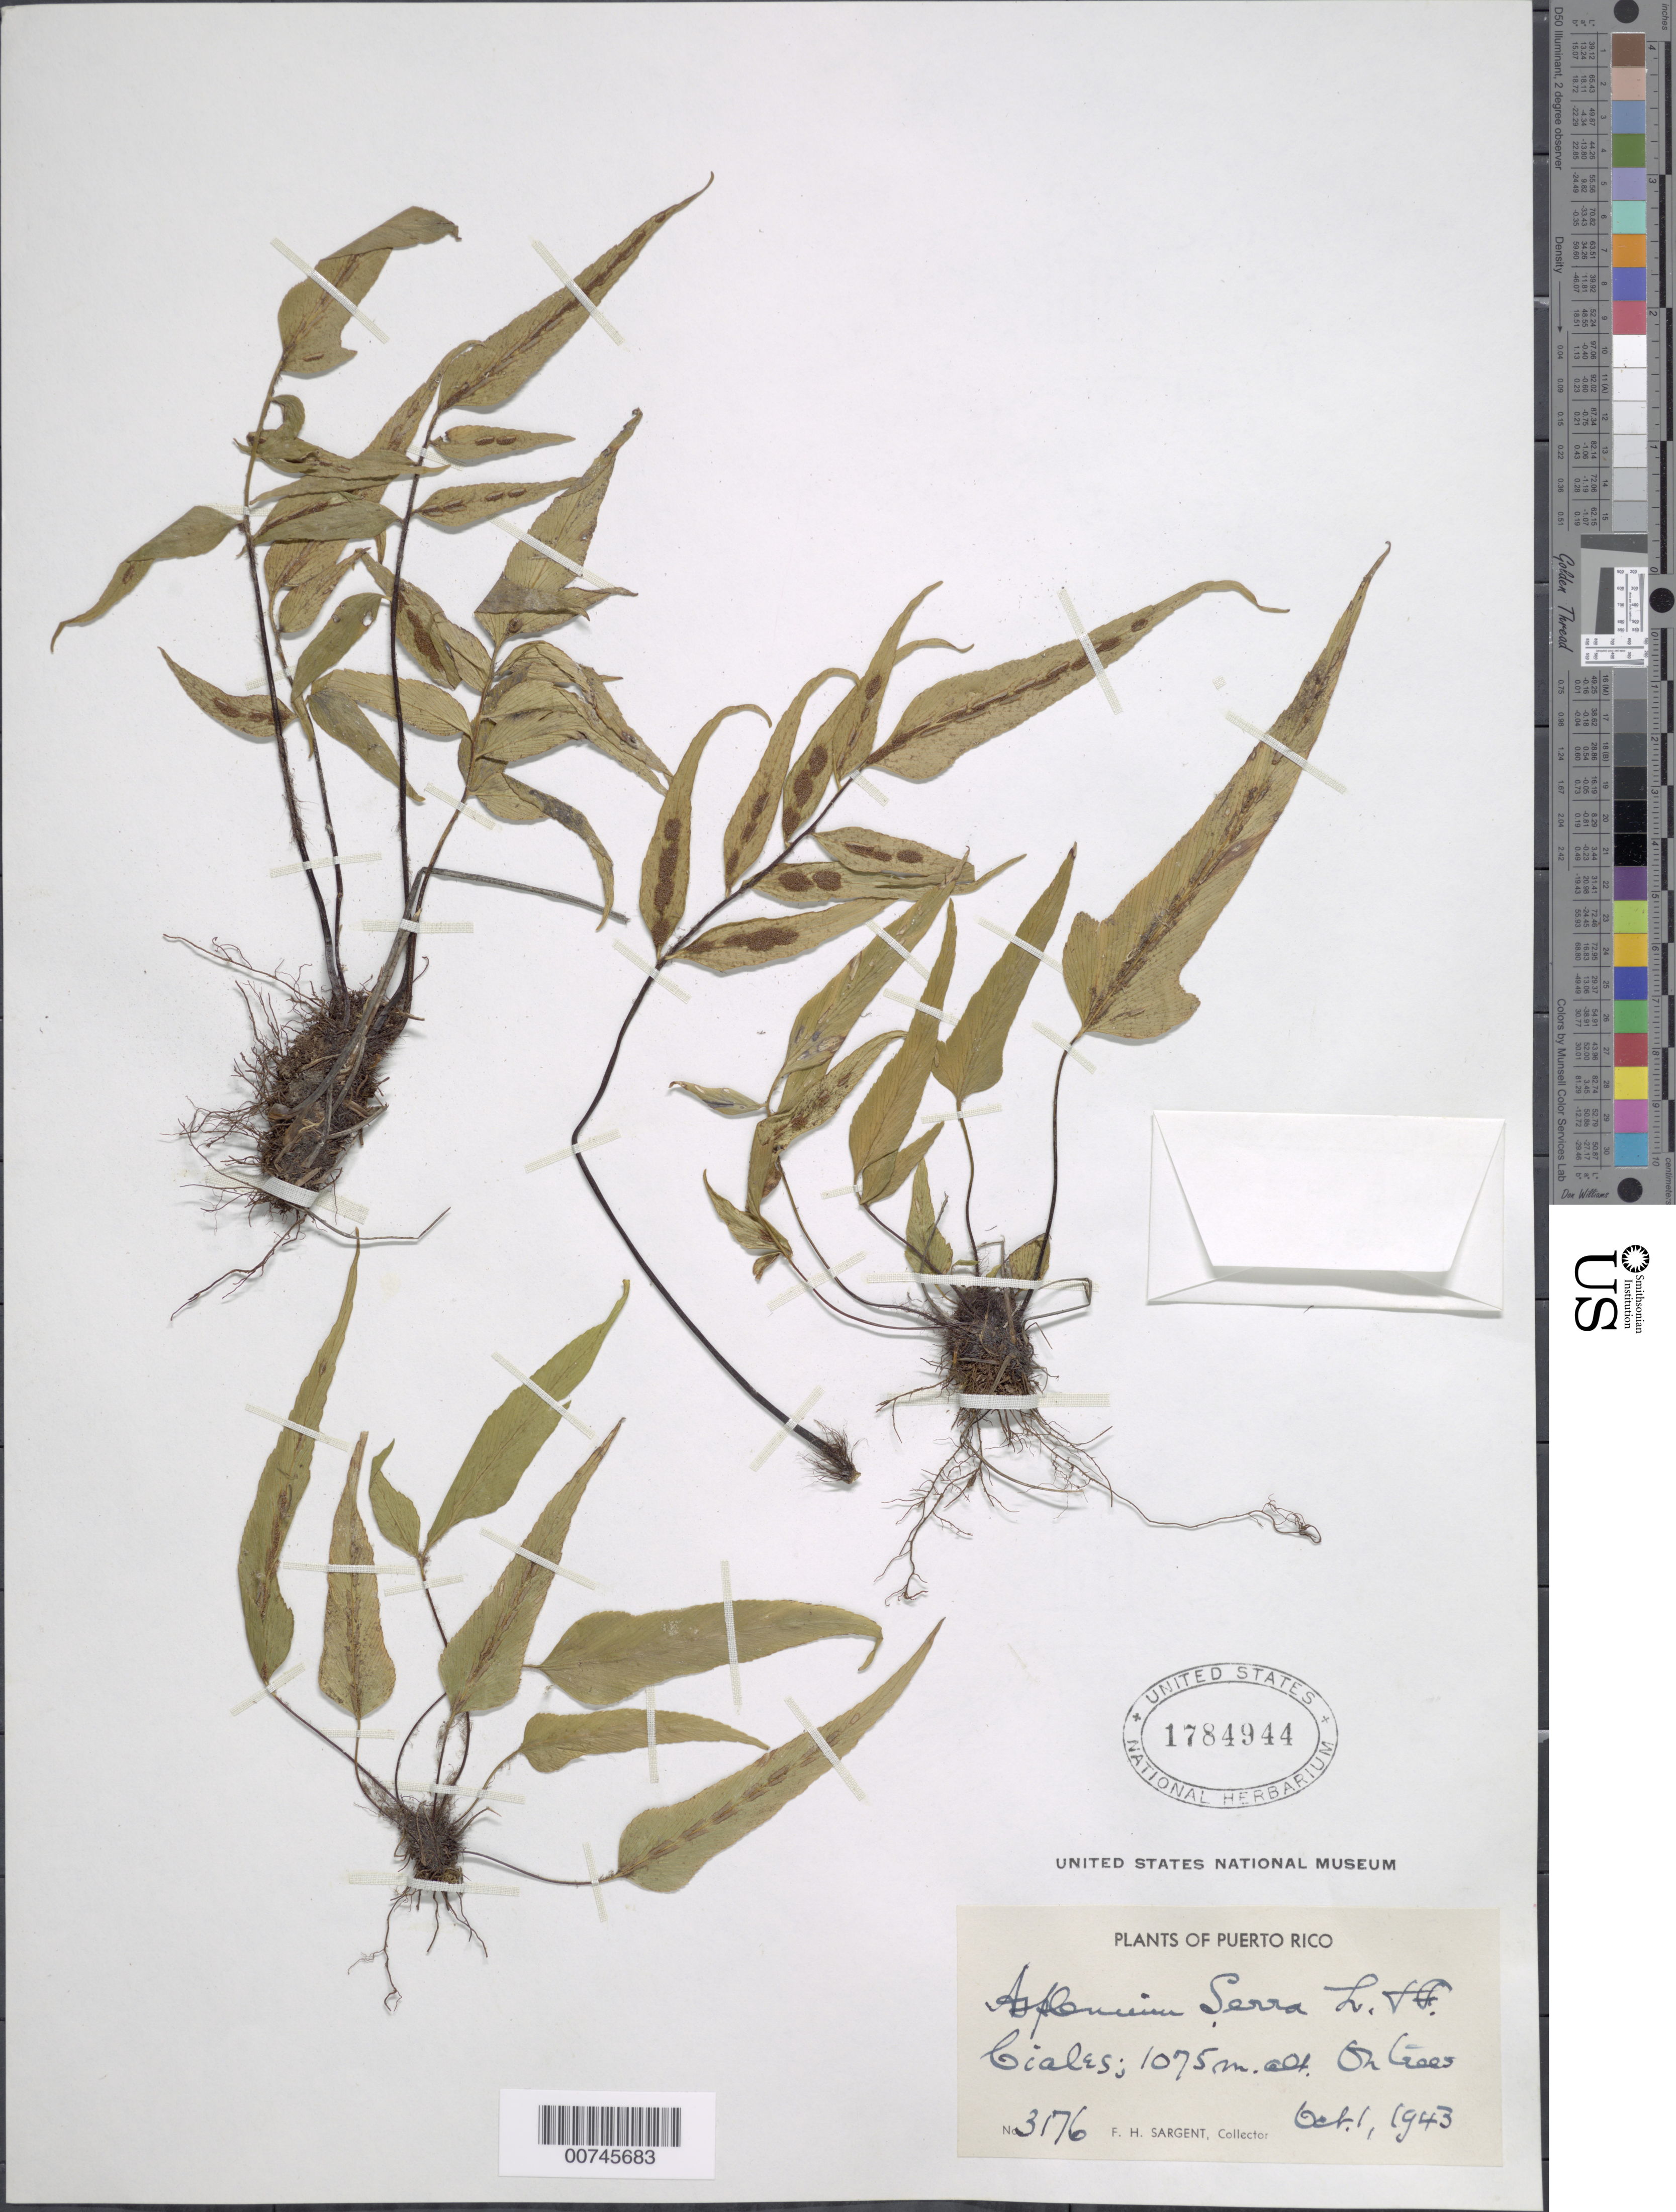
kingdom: Plantae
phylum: Tracheophyta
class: Polypodiopsida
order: Polypodiales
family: Aspleniaceae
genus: Asplenium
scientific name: Asplenium serra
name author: Langsd. & Fisch.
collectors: F. H. Sargent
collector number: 3176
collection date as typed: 01 Oct 1943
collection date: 1943-10-01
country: Puerto Rico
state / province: Ciales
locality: Ciales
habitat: On trees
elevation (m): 1075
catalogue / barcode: US 1784944